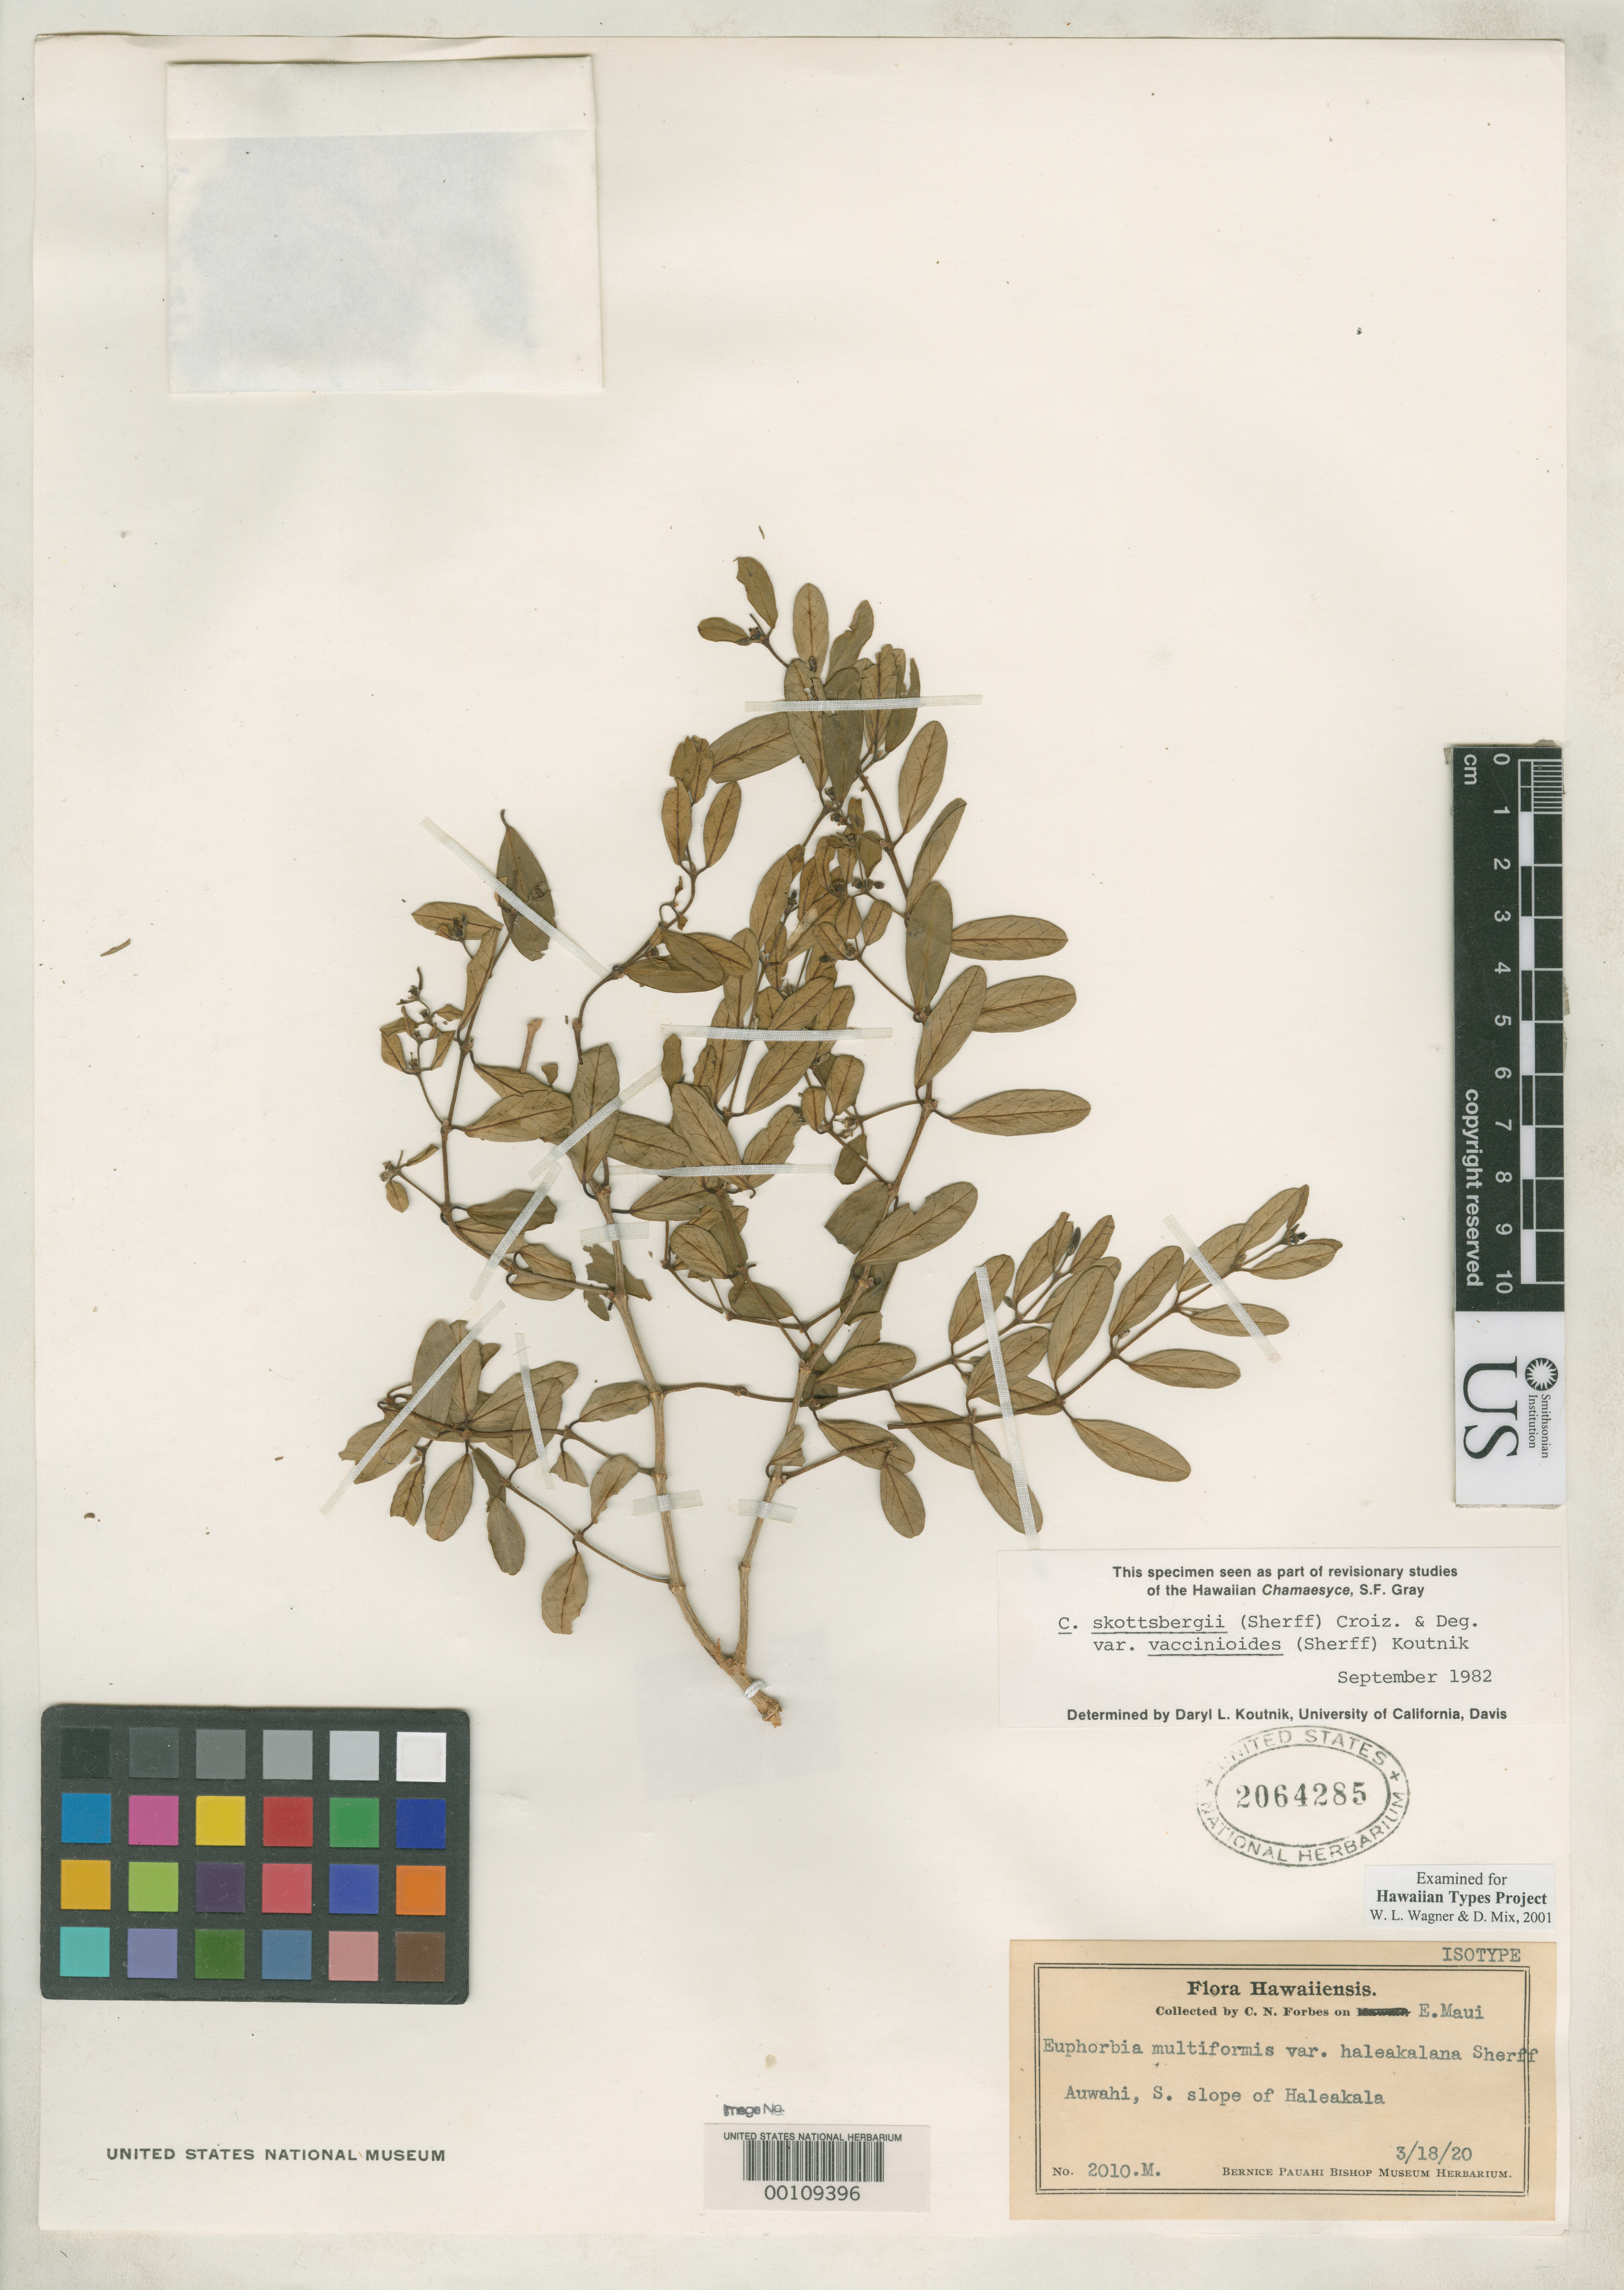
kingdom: Plantae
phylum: Tracheophyta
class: Magnoliopsida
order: Malpighiales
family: Euphorbiaceae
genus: Euphorbia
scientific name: Euphorbia multiformis var. haleakalana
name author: Sherff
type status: Isotype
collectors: C. N. Forbes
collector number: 2010.M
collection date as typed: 18 Mar 1920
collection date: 1920-03-18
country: United States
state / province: Hawaii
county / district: Maui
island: Maui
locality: Haleakala.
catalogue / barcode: US 2064285